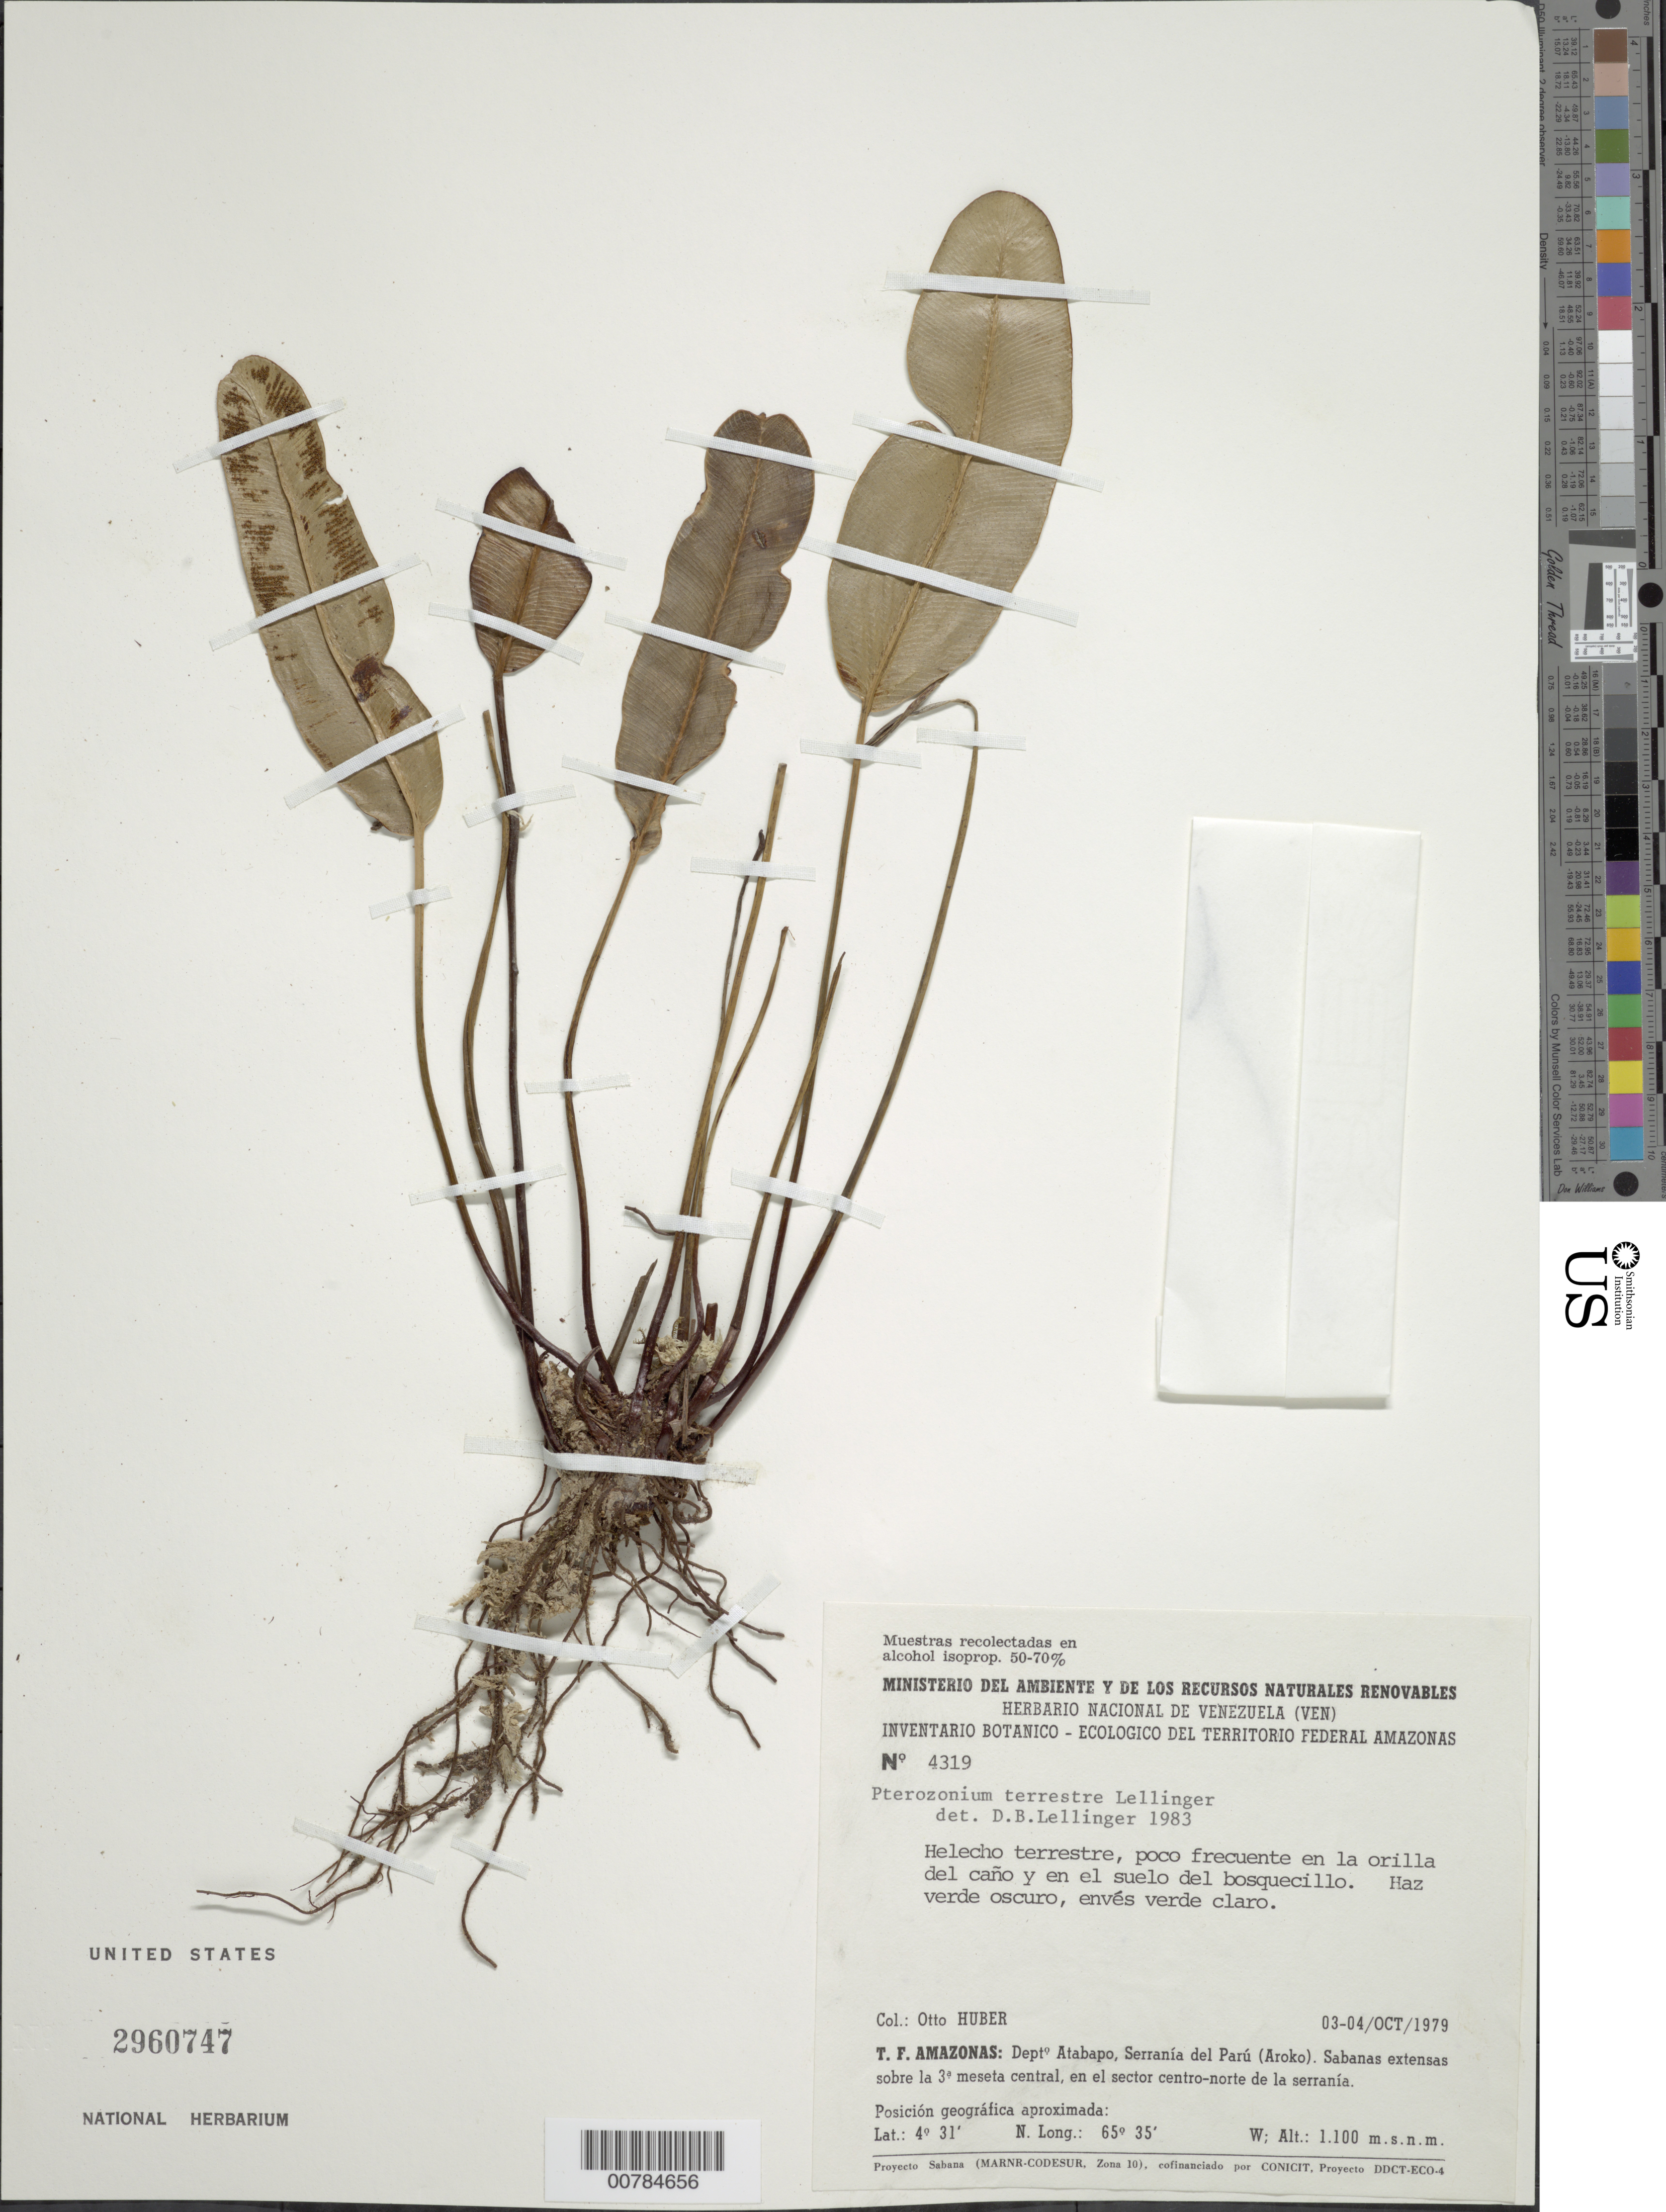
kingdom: Plantae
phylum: Tracheophyta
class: Polypodiopsida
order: Polypodiales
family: Pteridaceae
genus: Pterozonium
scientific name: Pterozonium terrestre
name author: Lellinger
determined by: Lellinger, David B., (BOT), Smithsonian Institution - National Museum of Natural History (UNITED STATES)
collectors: O. Huber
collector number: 4319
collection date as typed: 3-Oct-79 to 4-Oct-79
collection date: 1979-10-03/1979-10-04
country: Venezuela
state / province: Amazonas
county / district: Atabapo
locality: Serranía del Parú (Aroko)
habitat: Orilla del caño y en el suelo del bosquecillo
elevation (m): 1100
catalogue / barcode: US 2960747